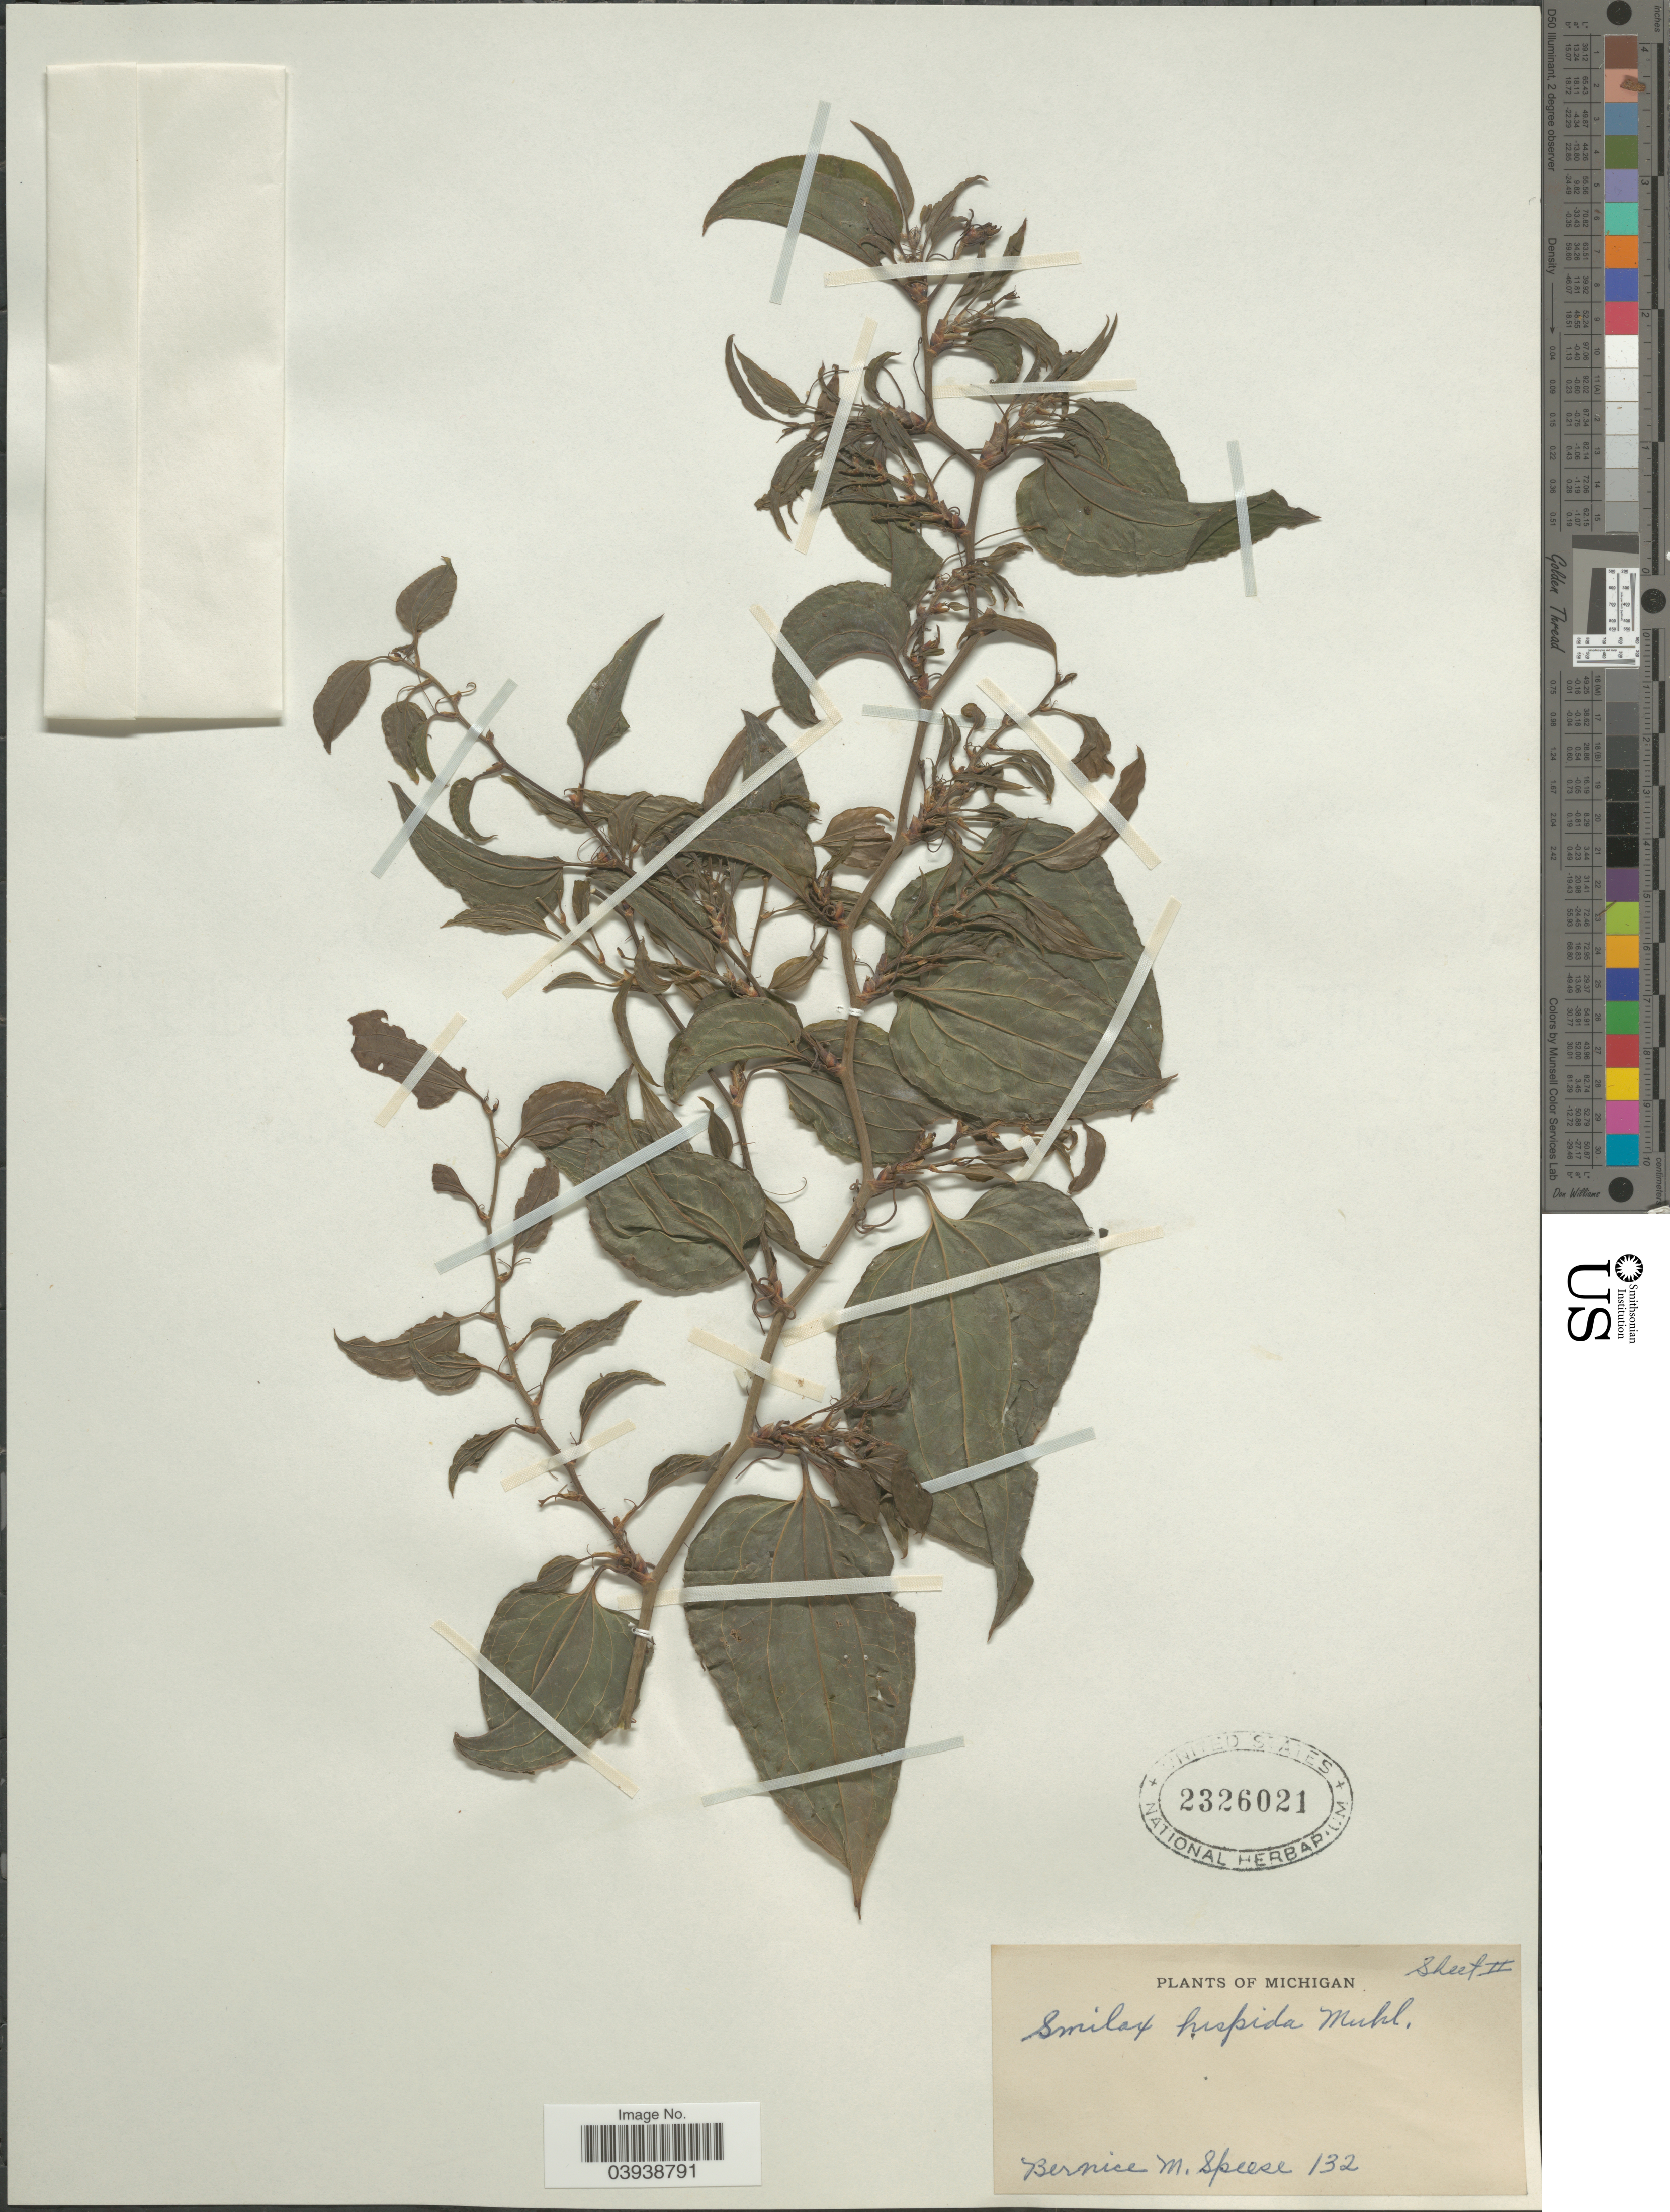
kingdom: Plantae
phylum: Tracheophyta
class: Liliopsida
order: Liliales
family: Smilacaceae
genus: Smilax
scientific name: Smilax hispida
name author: Raf.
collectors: B. Speese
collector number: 132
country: United States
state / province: Michigan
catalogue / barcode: US 2326021